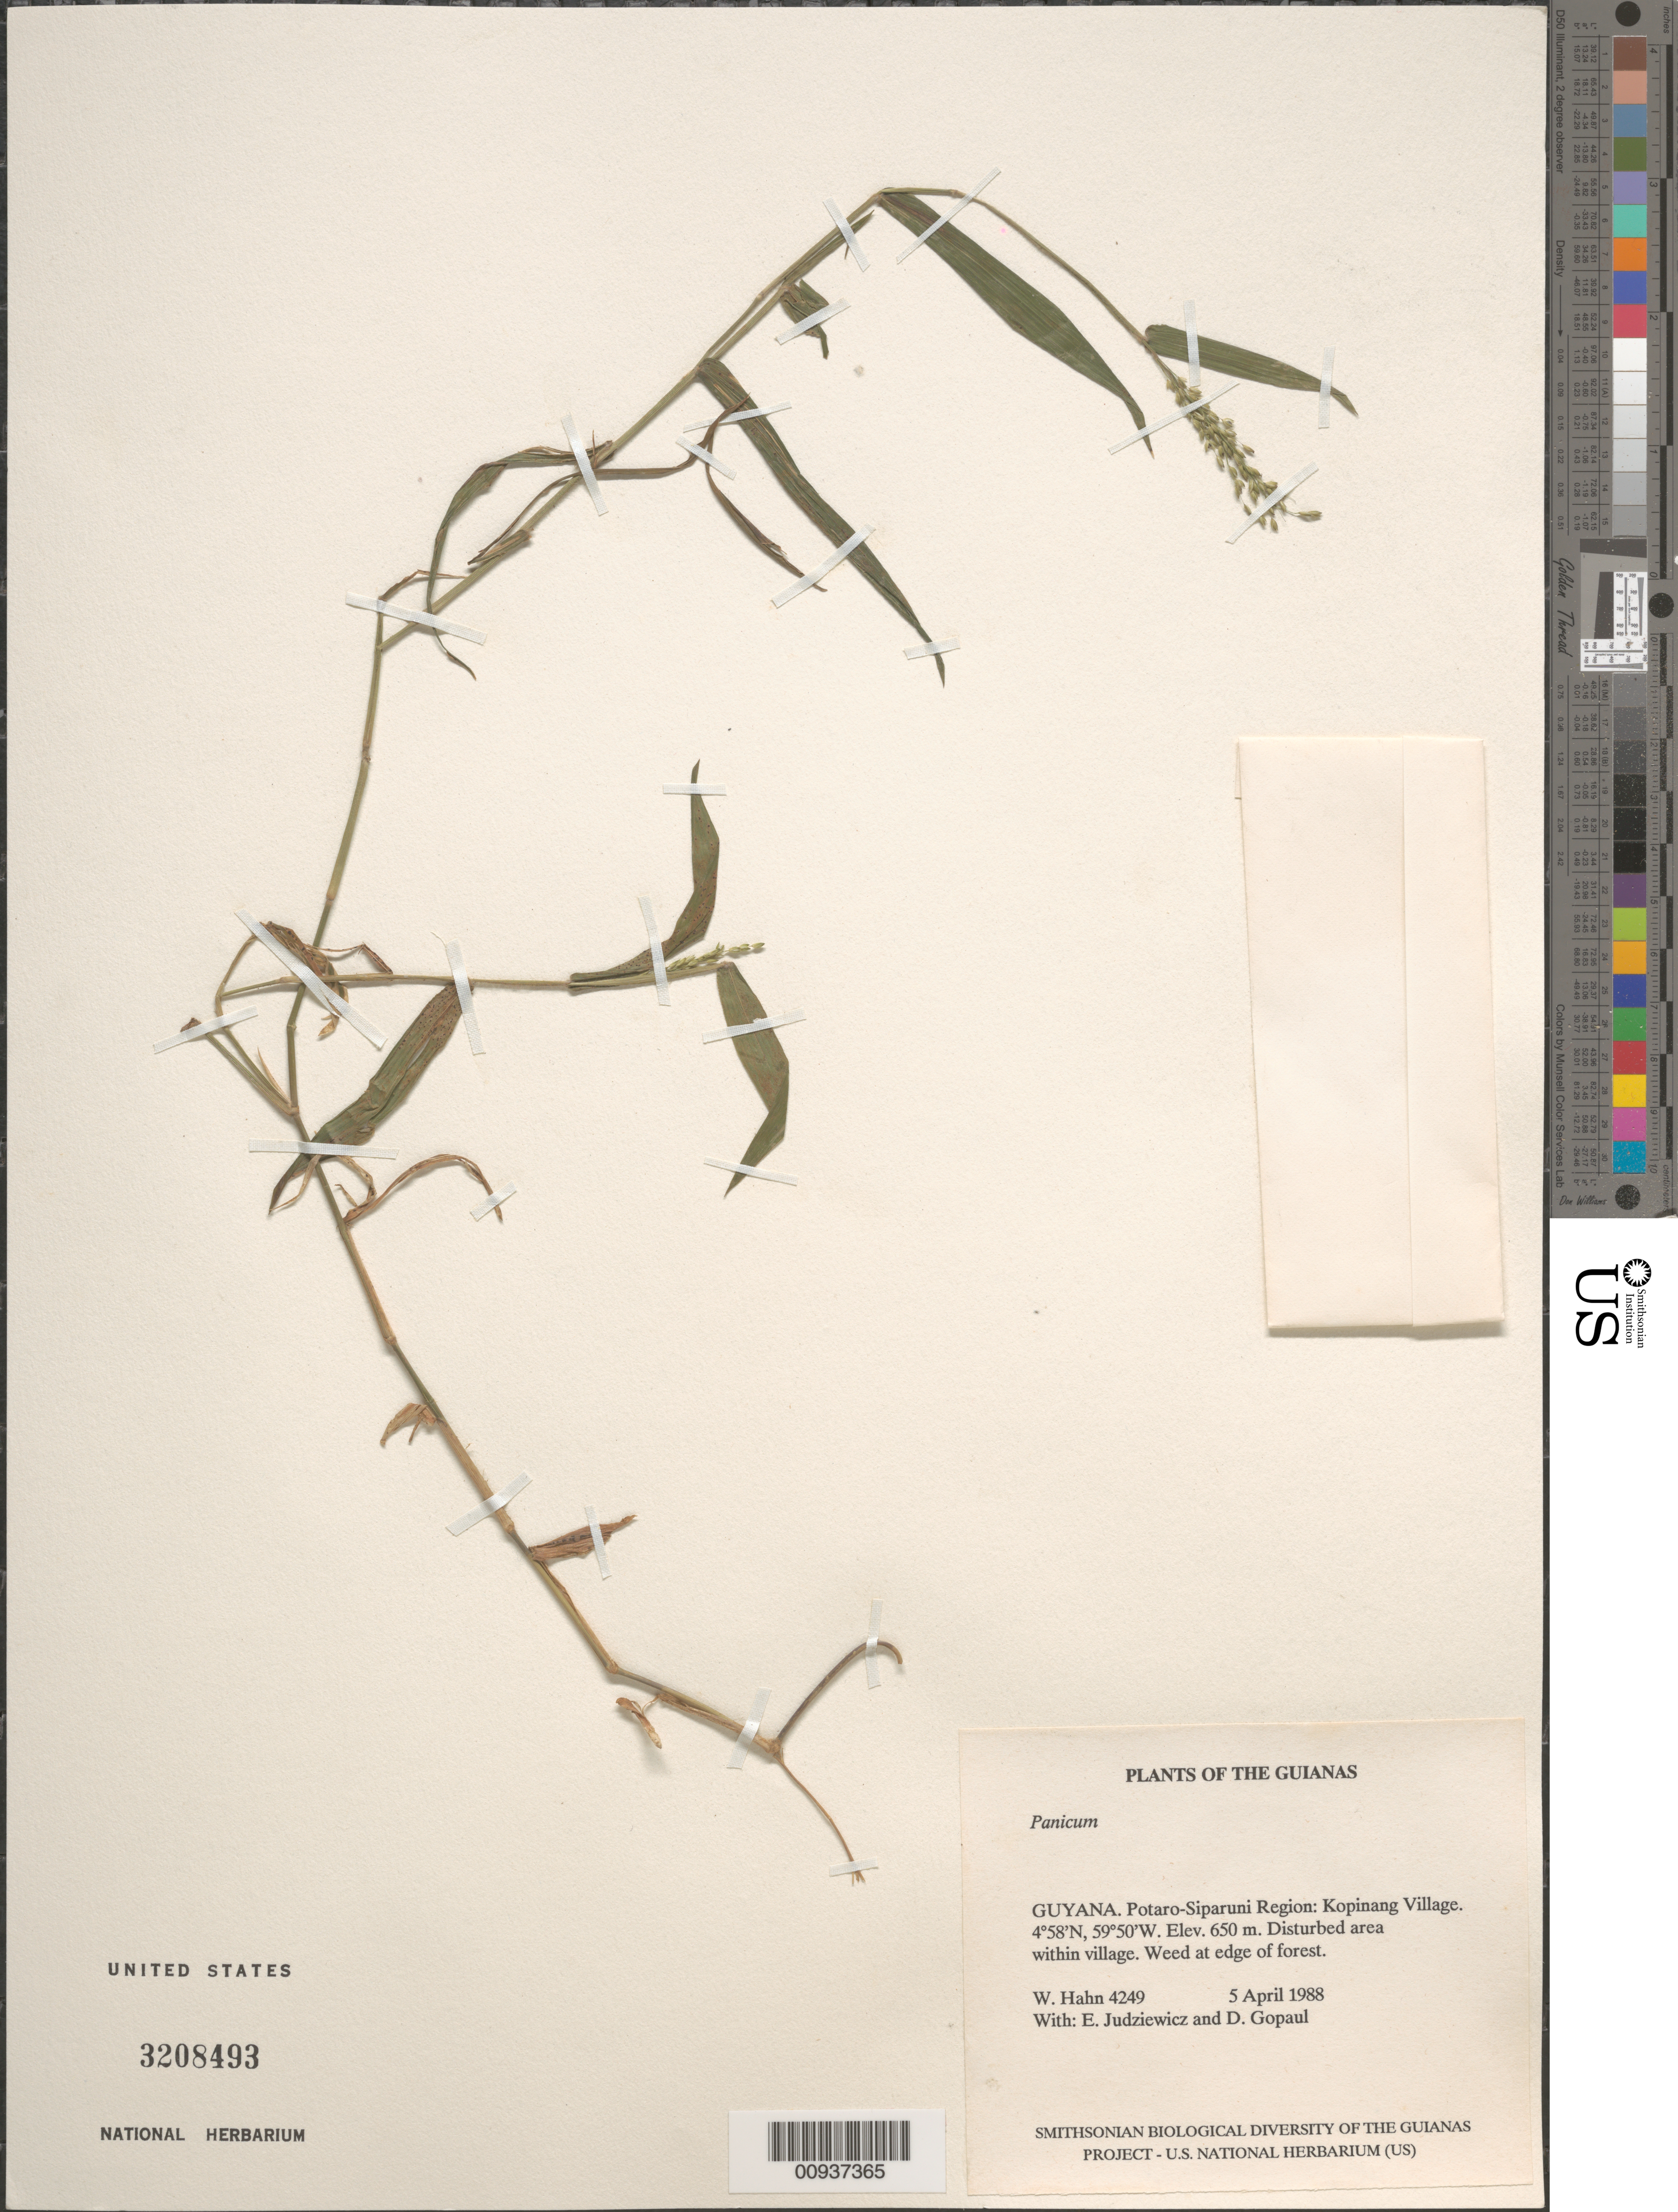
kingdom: Plantae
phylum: Tracheophyta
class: Liliopsida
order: Poales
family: Poaceae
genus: Panicum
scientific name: Panicum sp.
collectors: W. Hahn, E. J. Judziewicz & D. Gopaul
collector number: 4249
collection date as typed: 5 April 1988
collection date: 1988-04-05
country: Guyana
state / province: Potaro-Siparuni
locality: Kopinang Village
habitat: Disturbed area within village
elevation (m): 650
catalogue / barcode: US 3208493